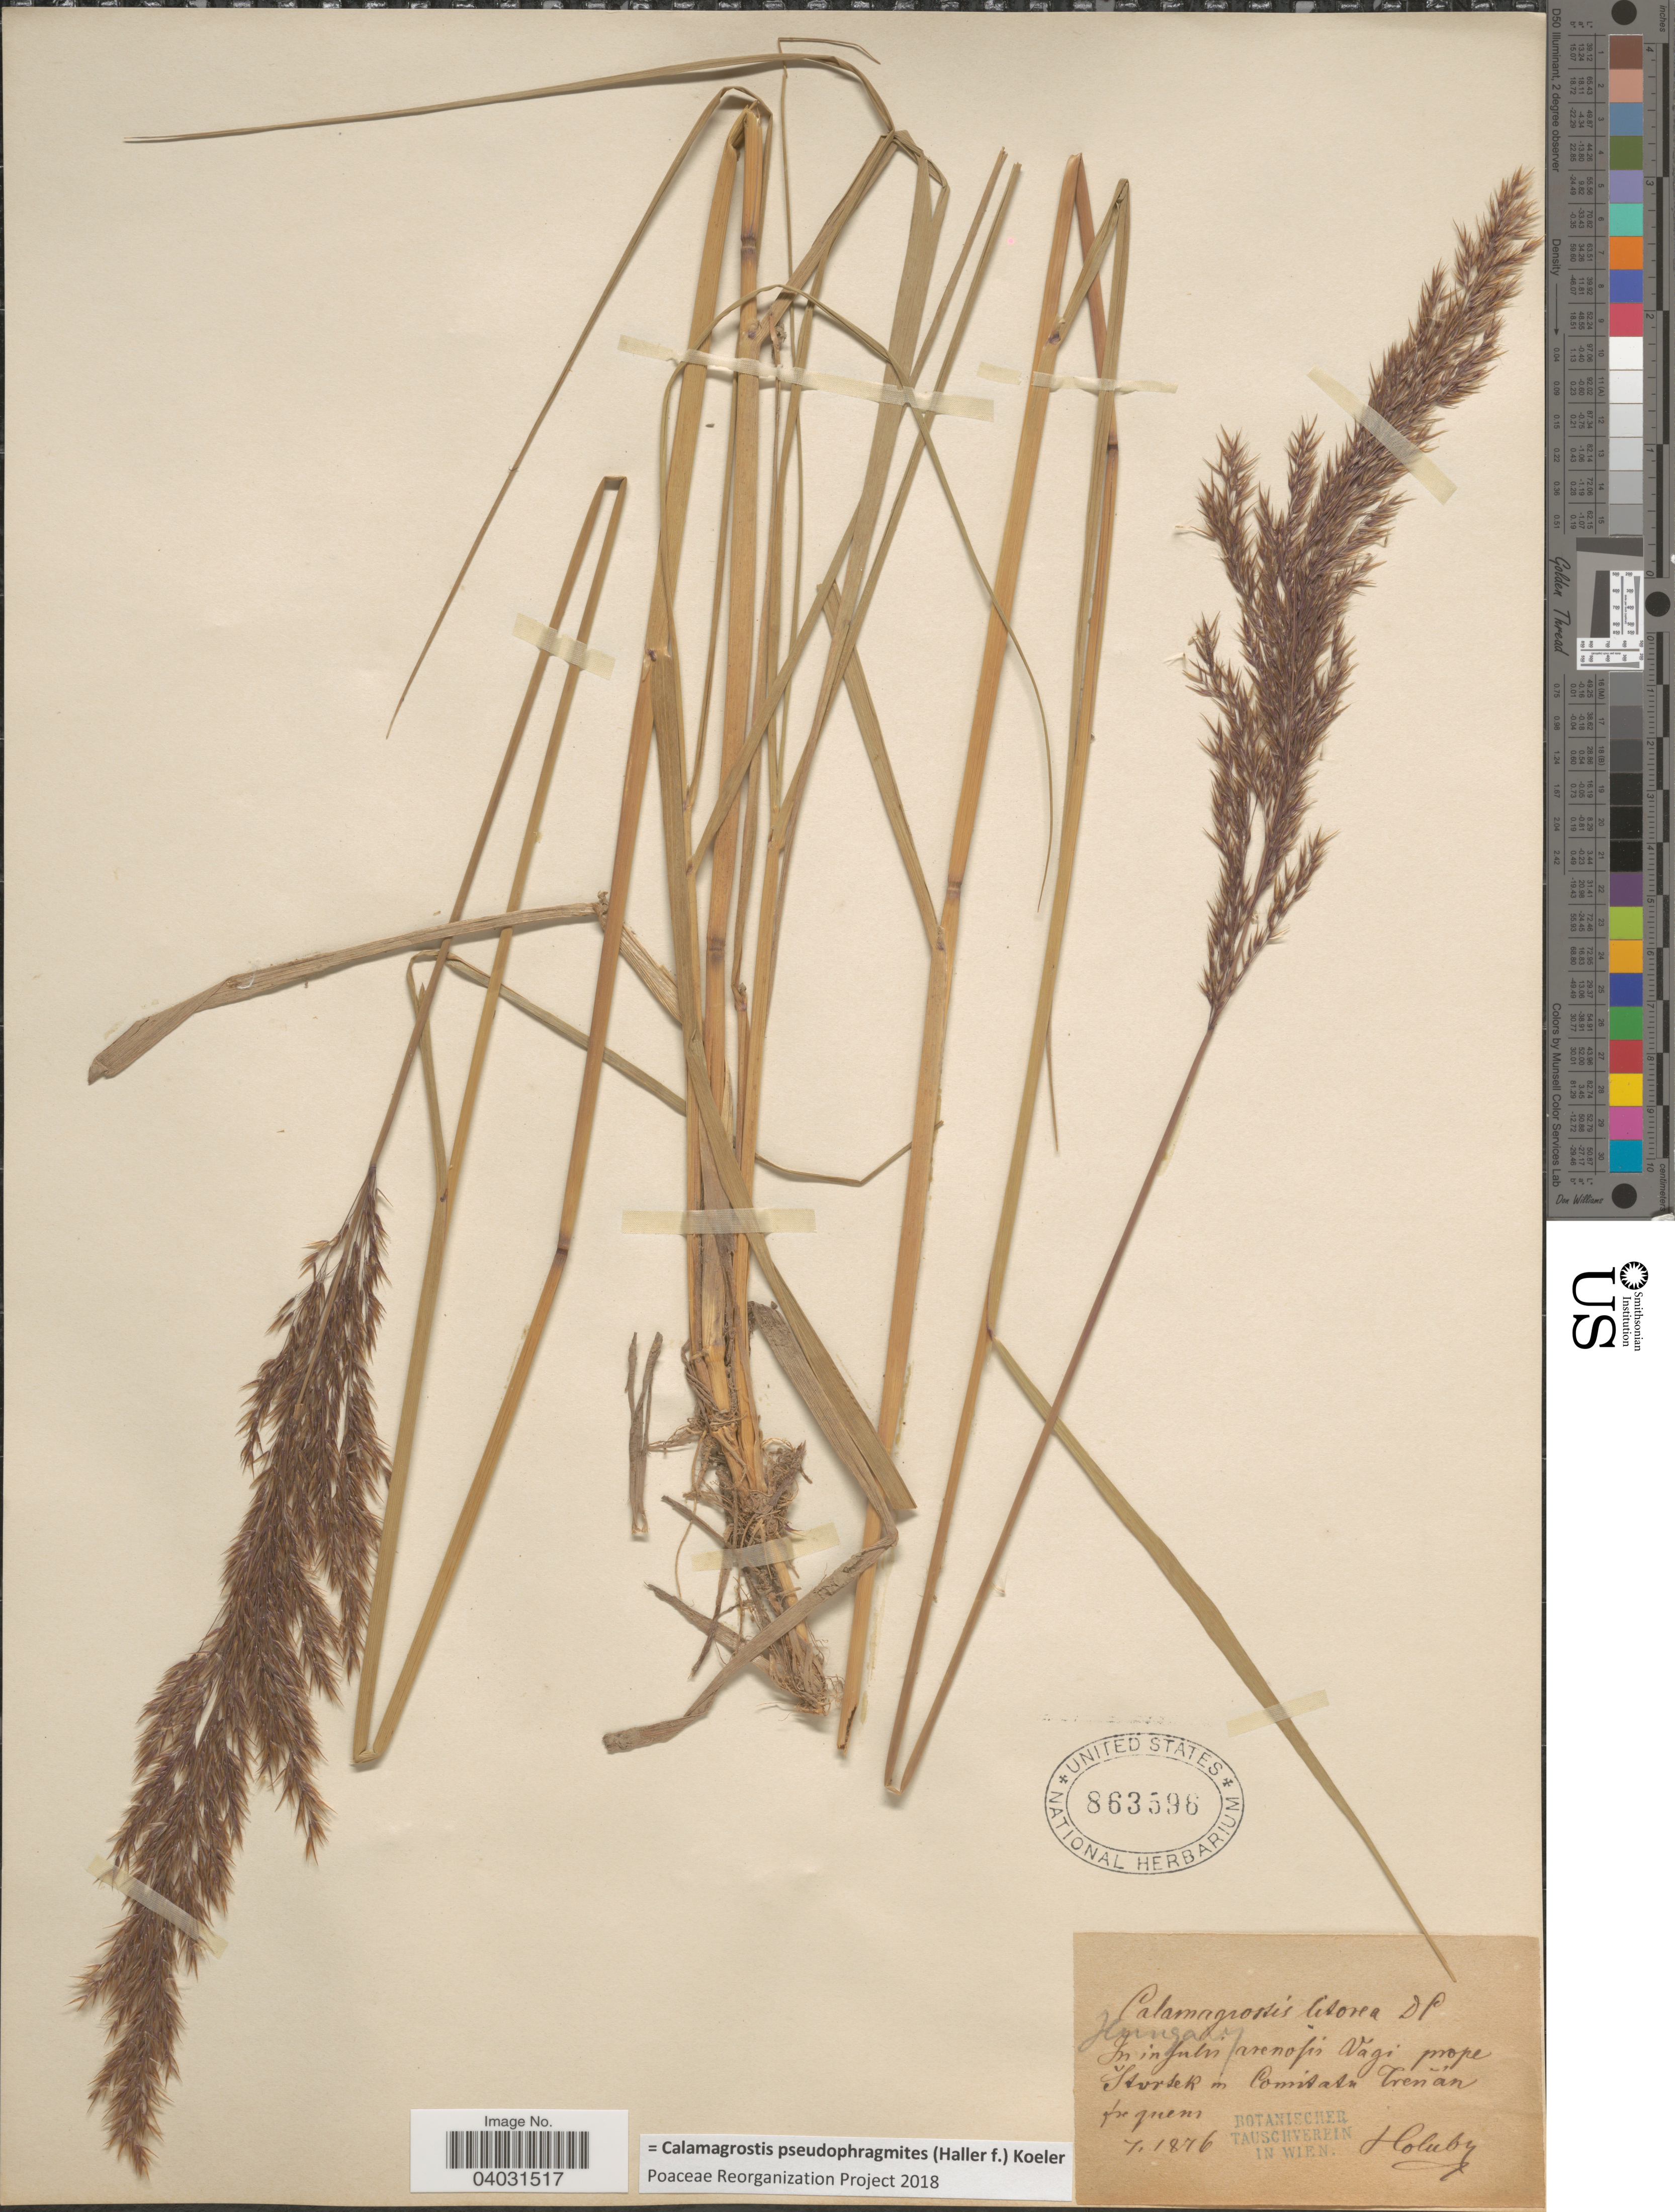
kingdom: Plantae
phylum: Tracheophyta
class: Liliopsida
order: Poales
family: Poaceae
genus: Calamagrostis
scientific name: Calamagrostis pseudophragmites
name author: (Haller f.) Koeler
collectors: Holuby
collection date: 1876-07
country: Hungary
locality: In infulis arenosis Vagi prope Stursek im Comitata Trenan frequens.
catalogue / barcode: US 863596